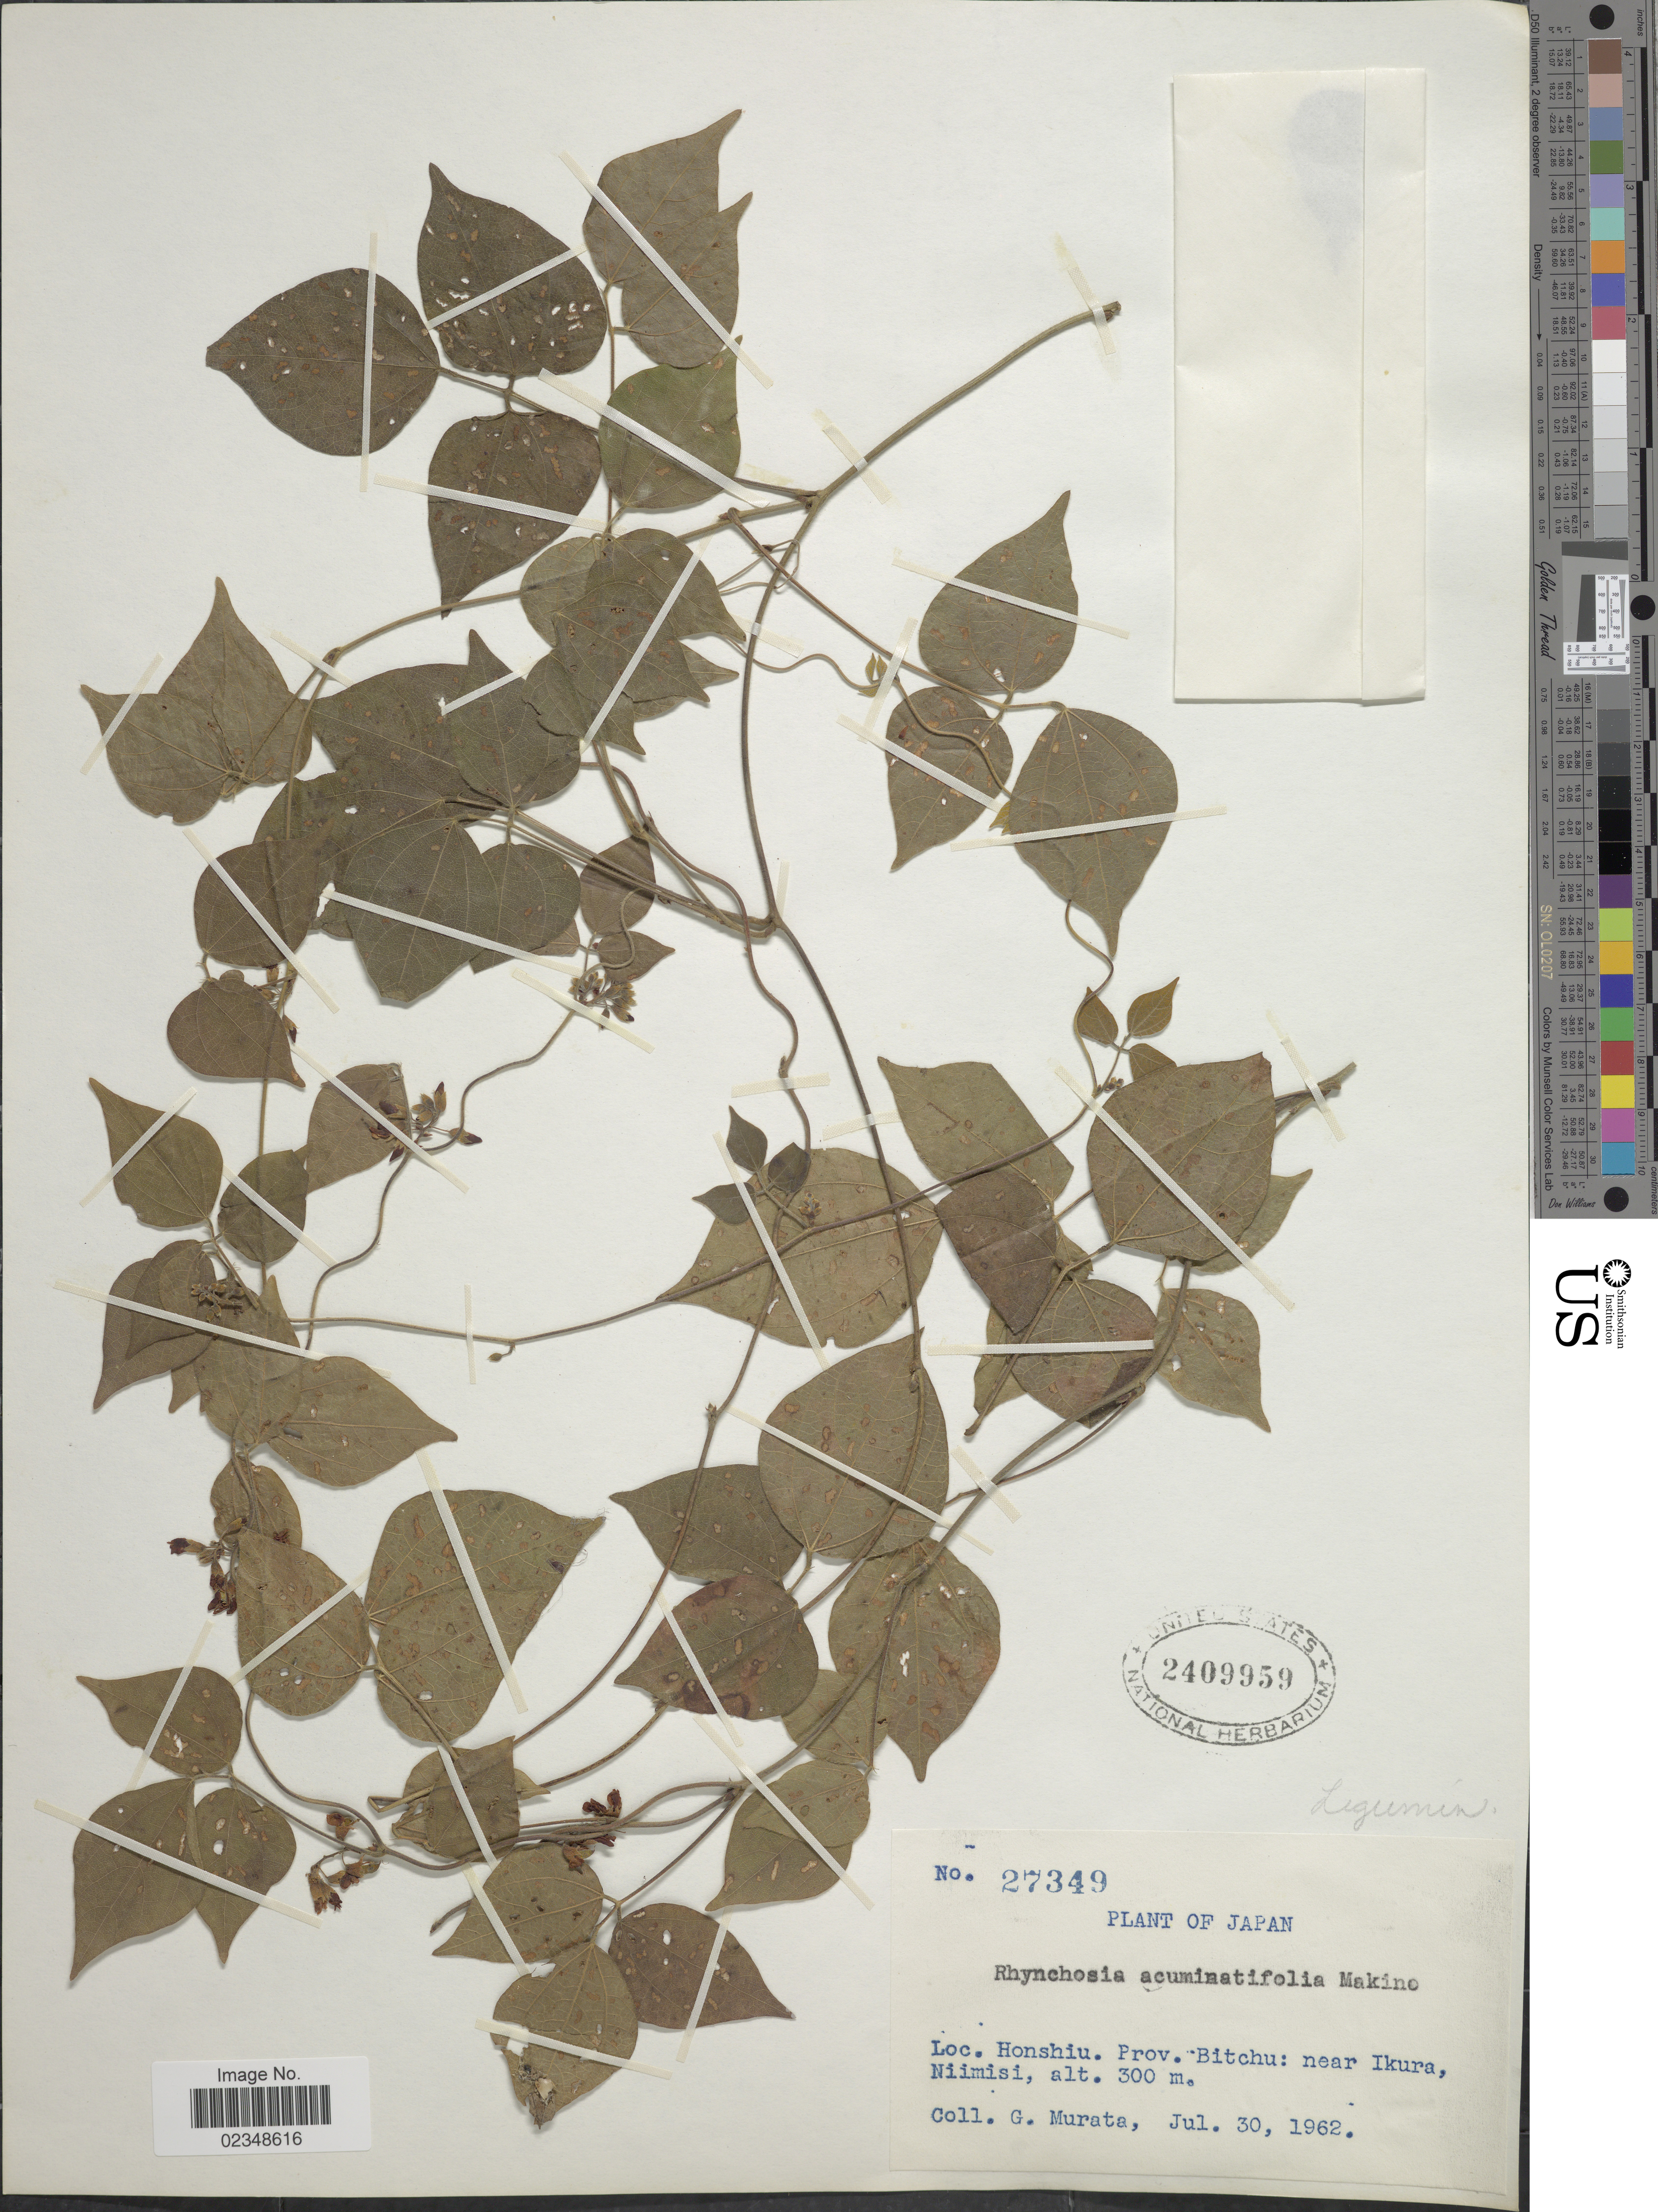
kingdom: Plantae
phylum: Tracheophyta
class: Magnoliopsida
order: Fabales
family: Fabaceae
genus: Rhynchosia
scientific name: Rhynchosia acuminatifolia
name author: Makino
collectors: G. Murata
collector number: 27349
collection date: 1962-07-30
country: Japan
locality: Honshiu. Prov. Bitchu: near Ikura, Niimisi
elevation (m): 300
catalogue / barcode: US 2409959